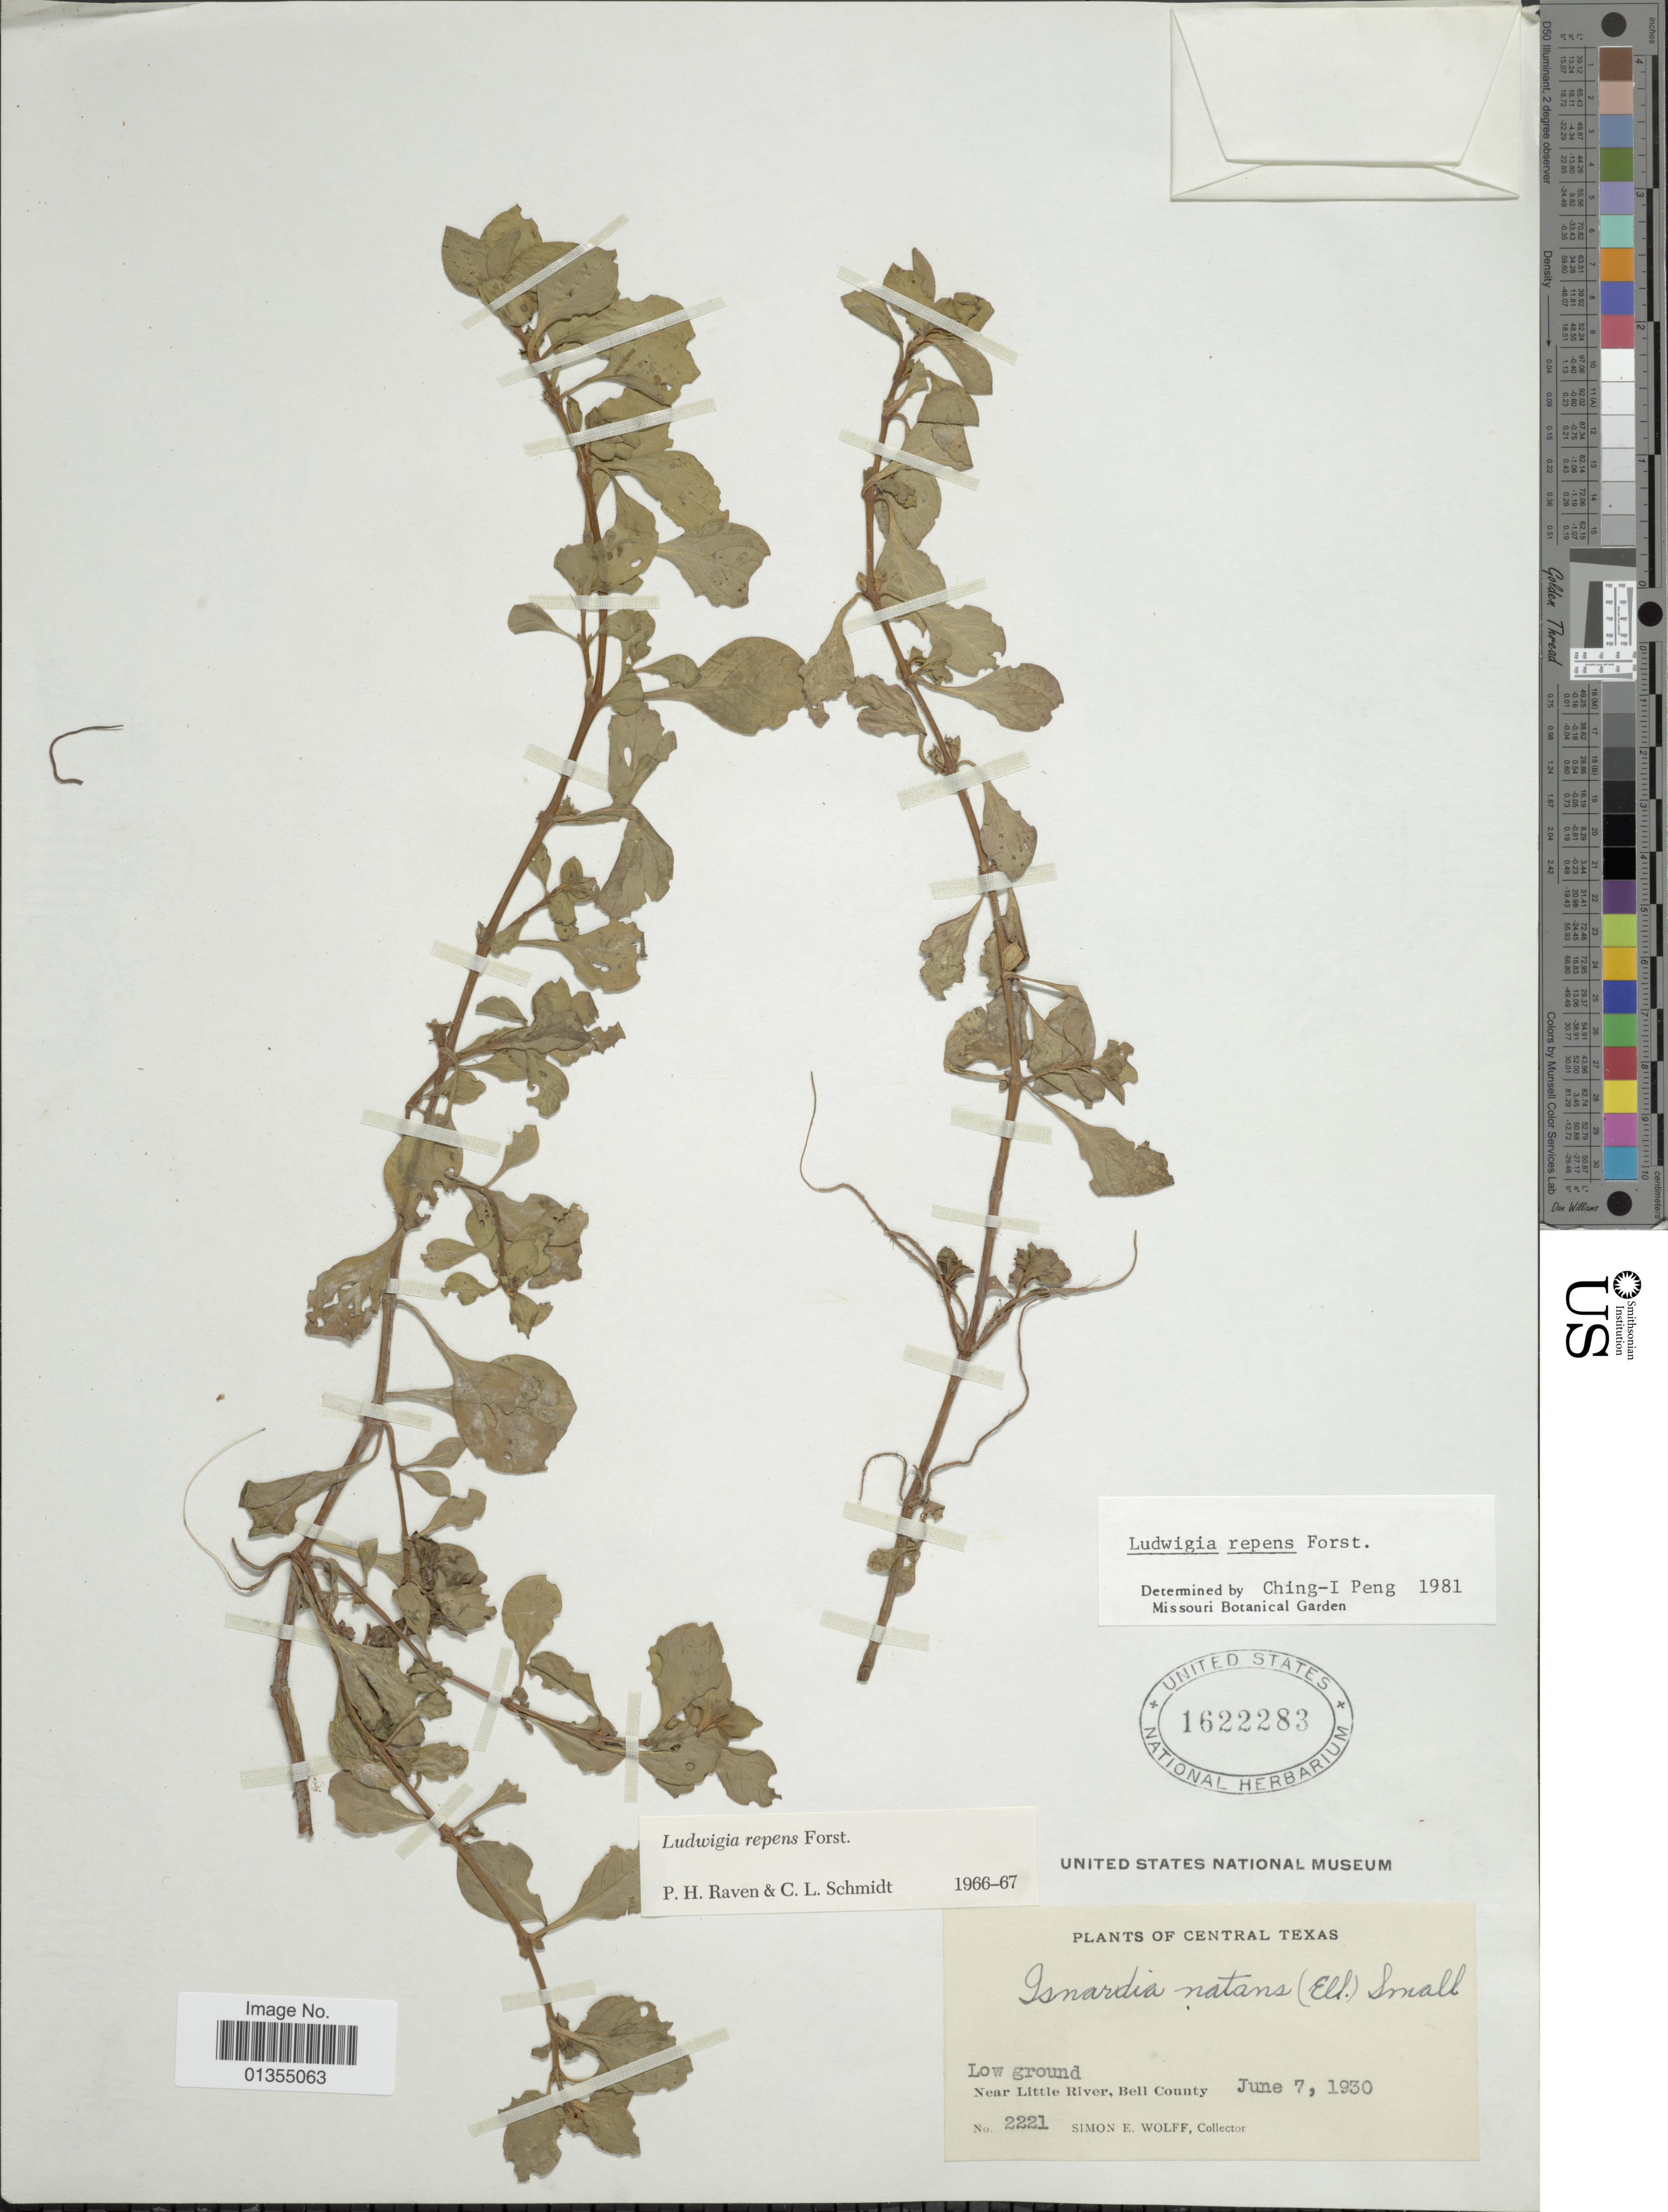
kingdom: Plantae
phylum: Tracheophyta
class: Magnoliopsida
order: Myrtales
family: Onagraceae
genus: Ludwigia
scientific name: Ludwigia repens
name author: J.R. Forst.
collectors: S. E. Wolff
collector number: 2221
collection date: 1930-06-07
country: United States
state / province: Texas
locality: Central Texas, near Little River, Bell County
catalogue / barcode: US 1622283